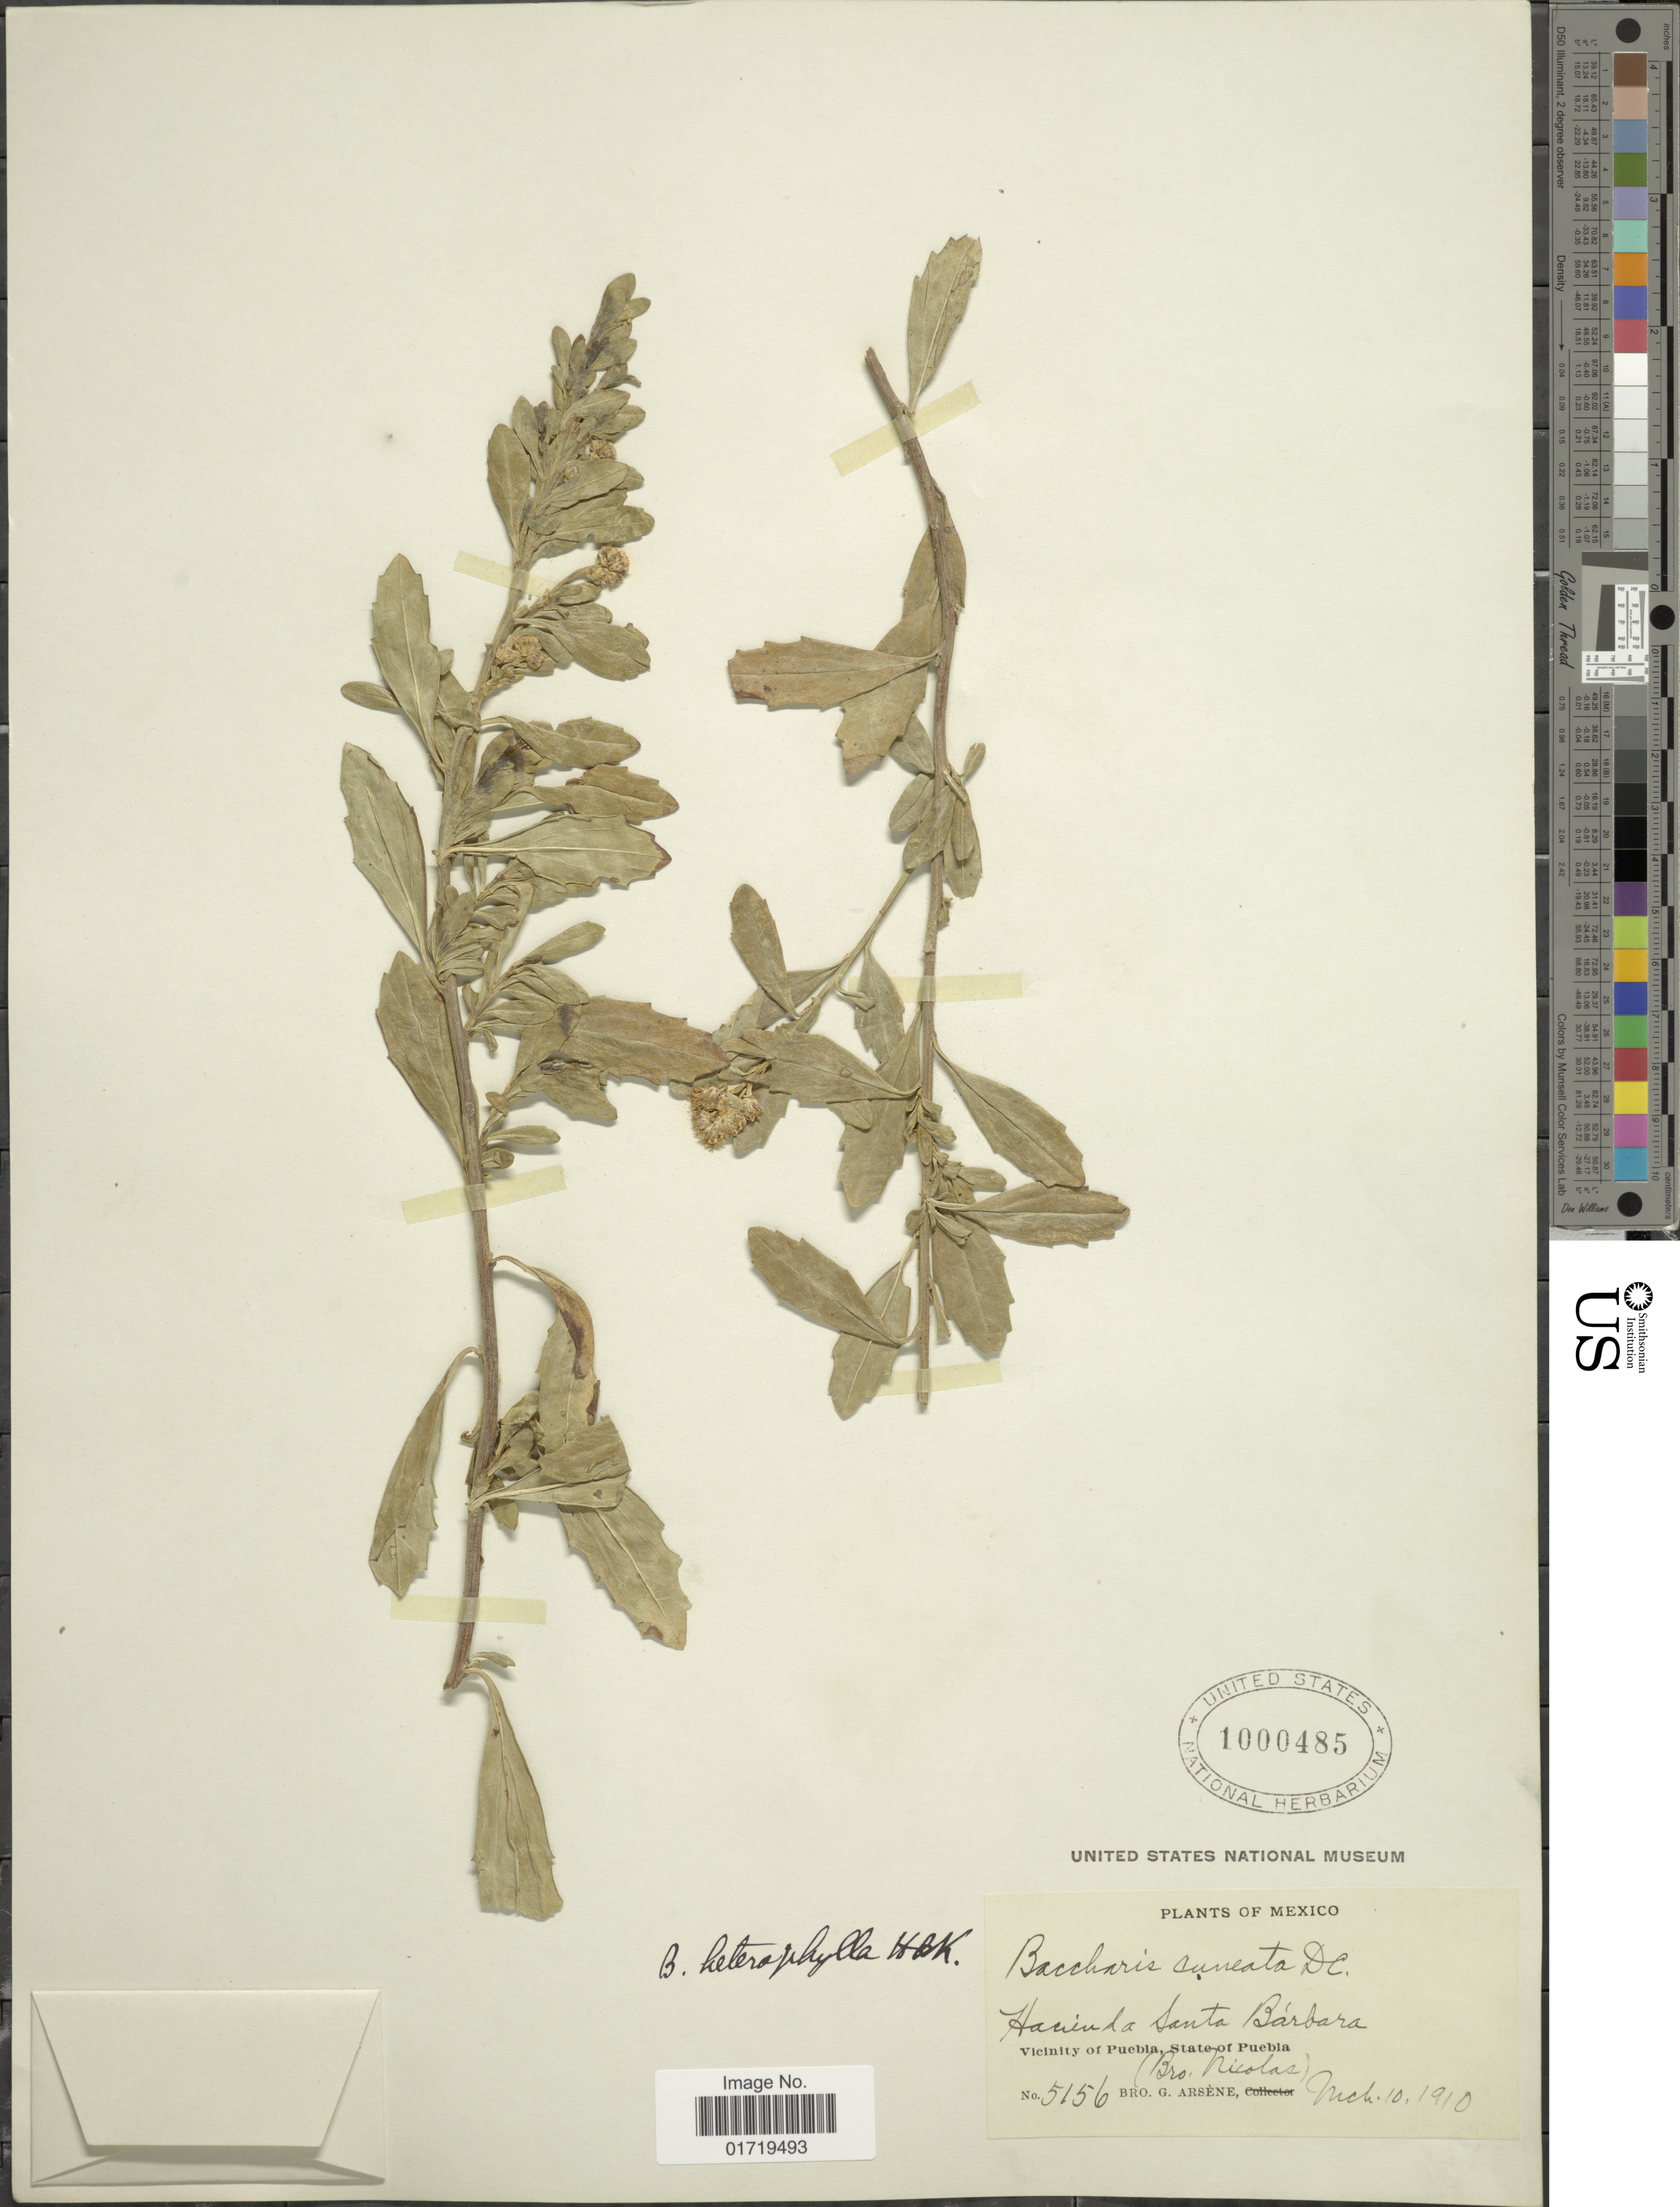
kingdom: Plantae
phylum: Tracheophyta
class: Magnoliopsida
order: Asterales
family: Asteraceae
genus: Baccharis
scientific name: Baccharis heterophylla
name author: Kunth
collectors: B. Nicolas & Bro. G. Arsène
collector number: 5156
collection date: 1910-03-10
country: Mexico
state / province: Puebla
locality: Hacienda Santa Barbara, Vicinity of Puebla, State of Puebla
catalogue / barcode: US 1000485